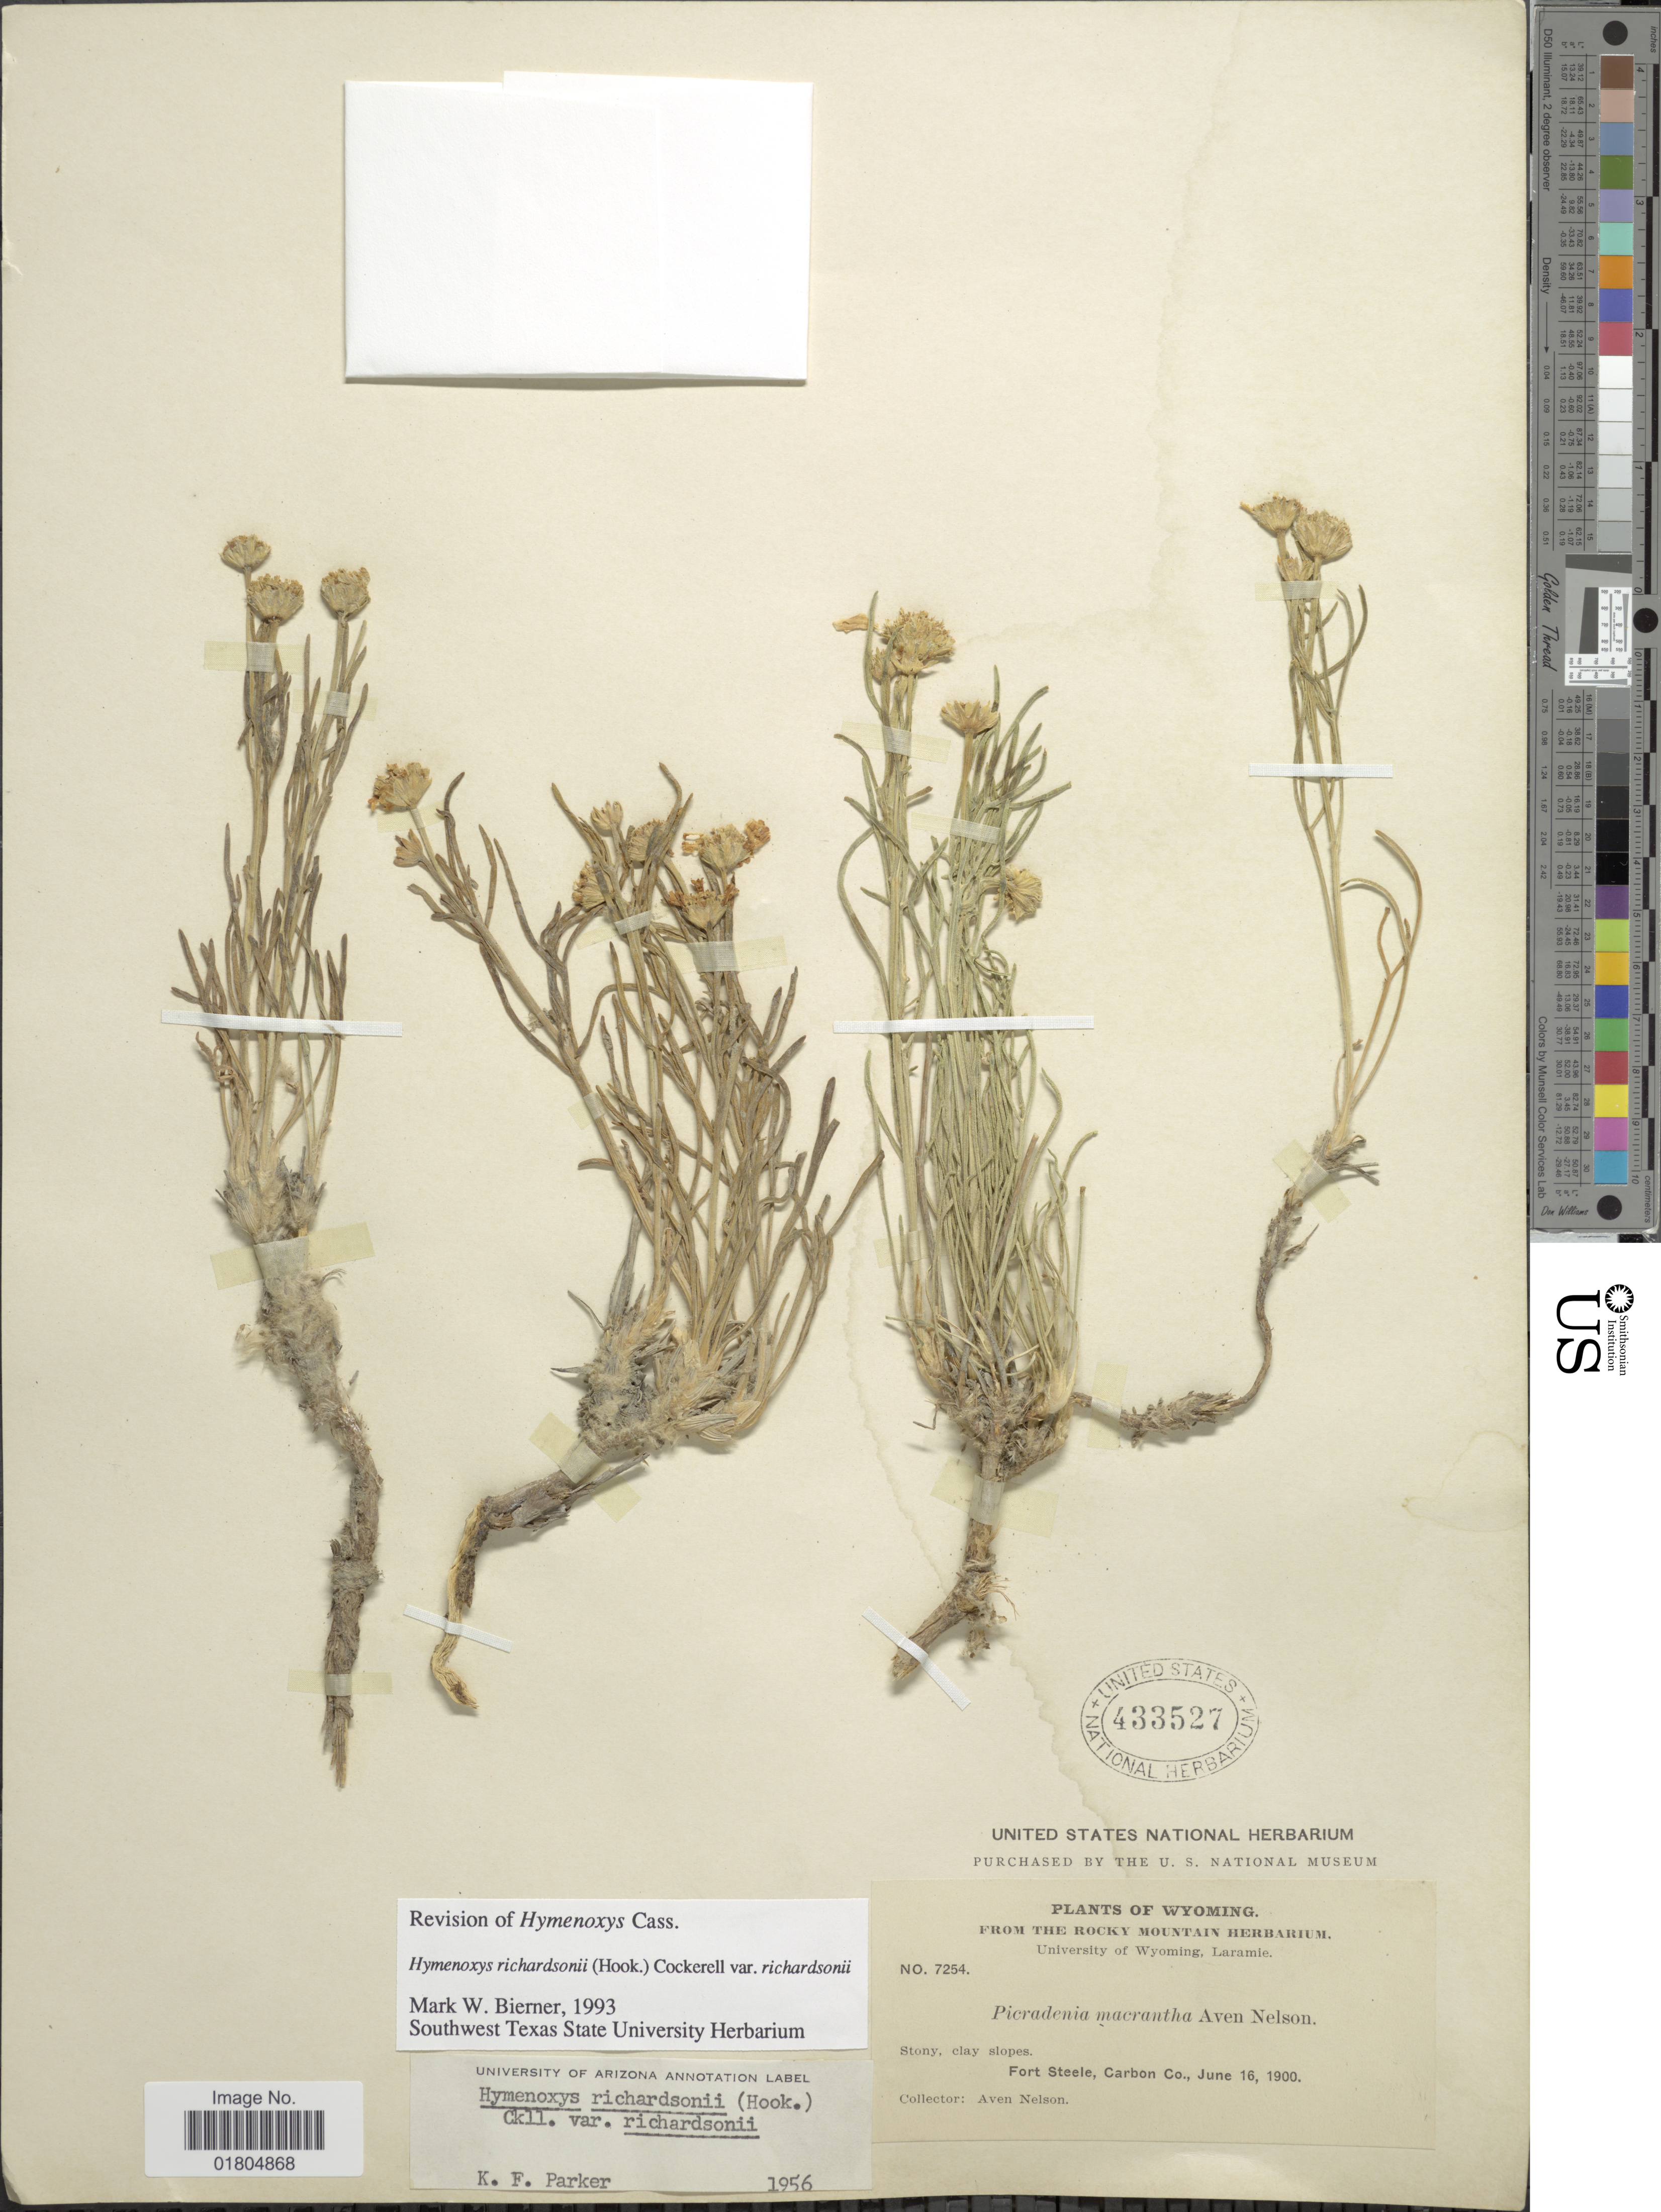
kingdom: Plantae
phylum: Tracheophyta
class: Magnoliopsida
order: Asterales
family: Asteraceae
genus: Hymenoxys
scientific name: Hymenoxys richardsonii var. richardsonii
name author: (Hook.) Cockerell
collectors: A. Nelson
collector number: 7254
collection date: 1900-06-16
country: United States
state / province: Wyoming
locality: Fort Steele, Carbon Co.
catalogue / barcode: US 433527